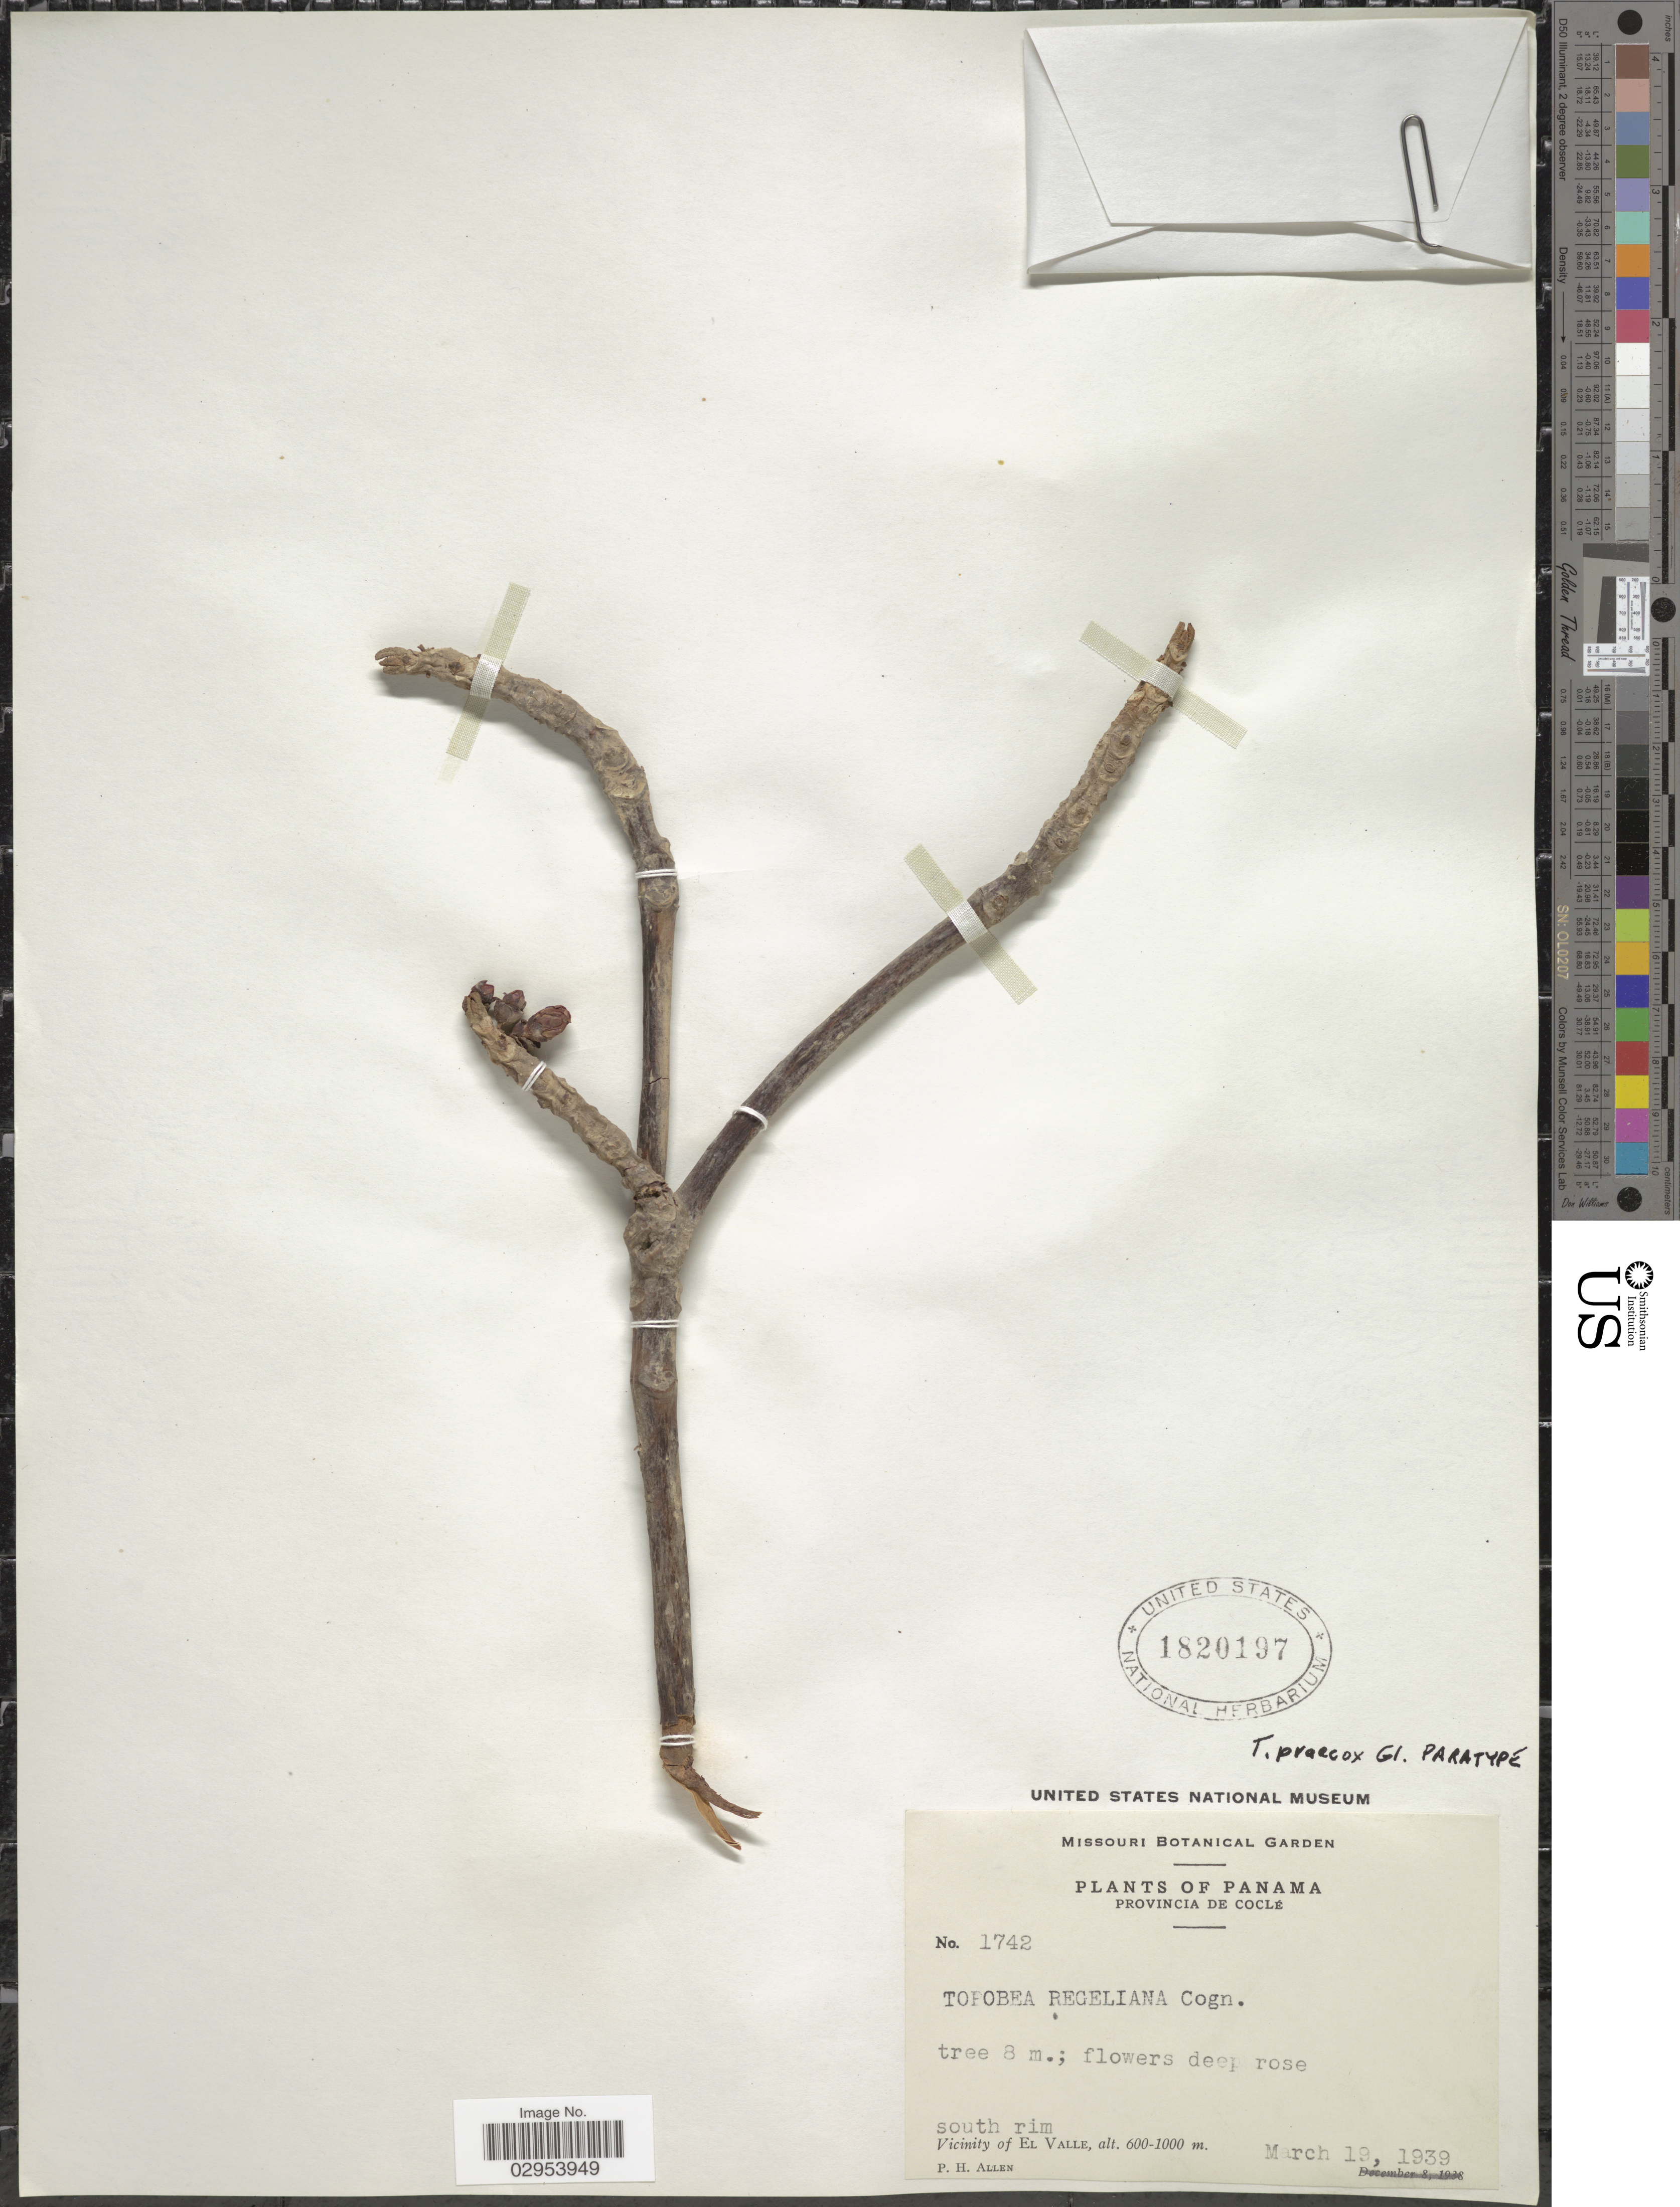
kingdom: Plantae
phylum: Tracheophyta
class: Magnoliopsida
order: Myrtales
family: Melastomataceae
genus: Topobea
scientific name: Topobea praecox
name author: Gleason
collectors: P. H. Allen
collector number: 1742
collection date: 1939-03-19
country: Panama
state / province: Coclé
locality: South rim, Vicinity of El Valle.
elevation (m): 600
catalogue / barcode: US 1820197